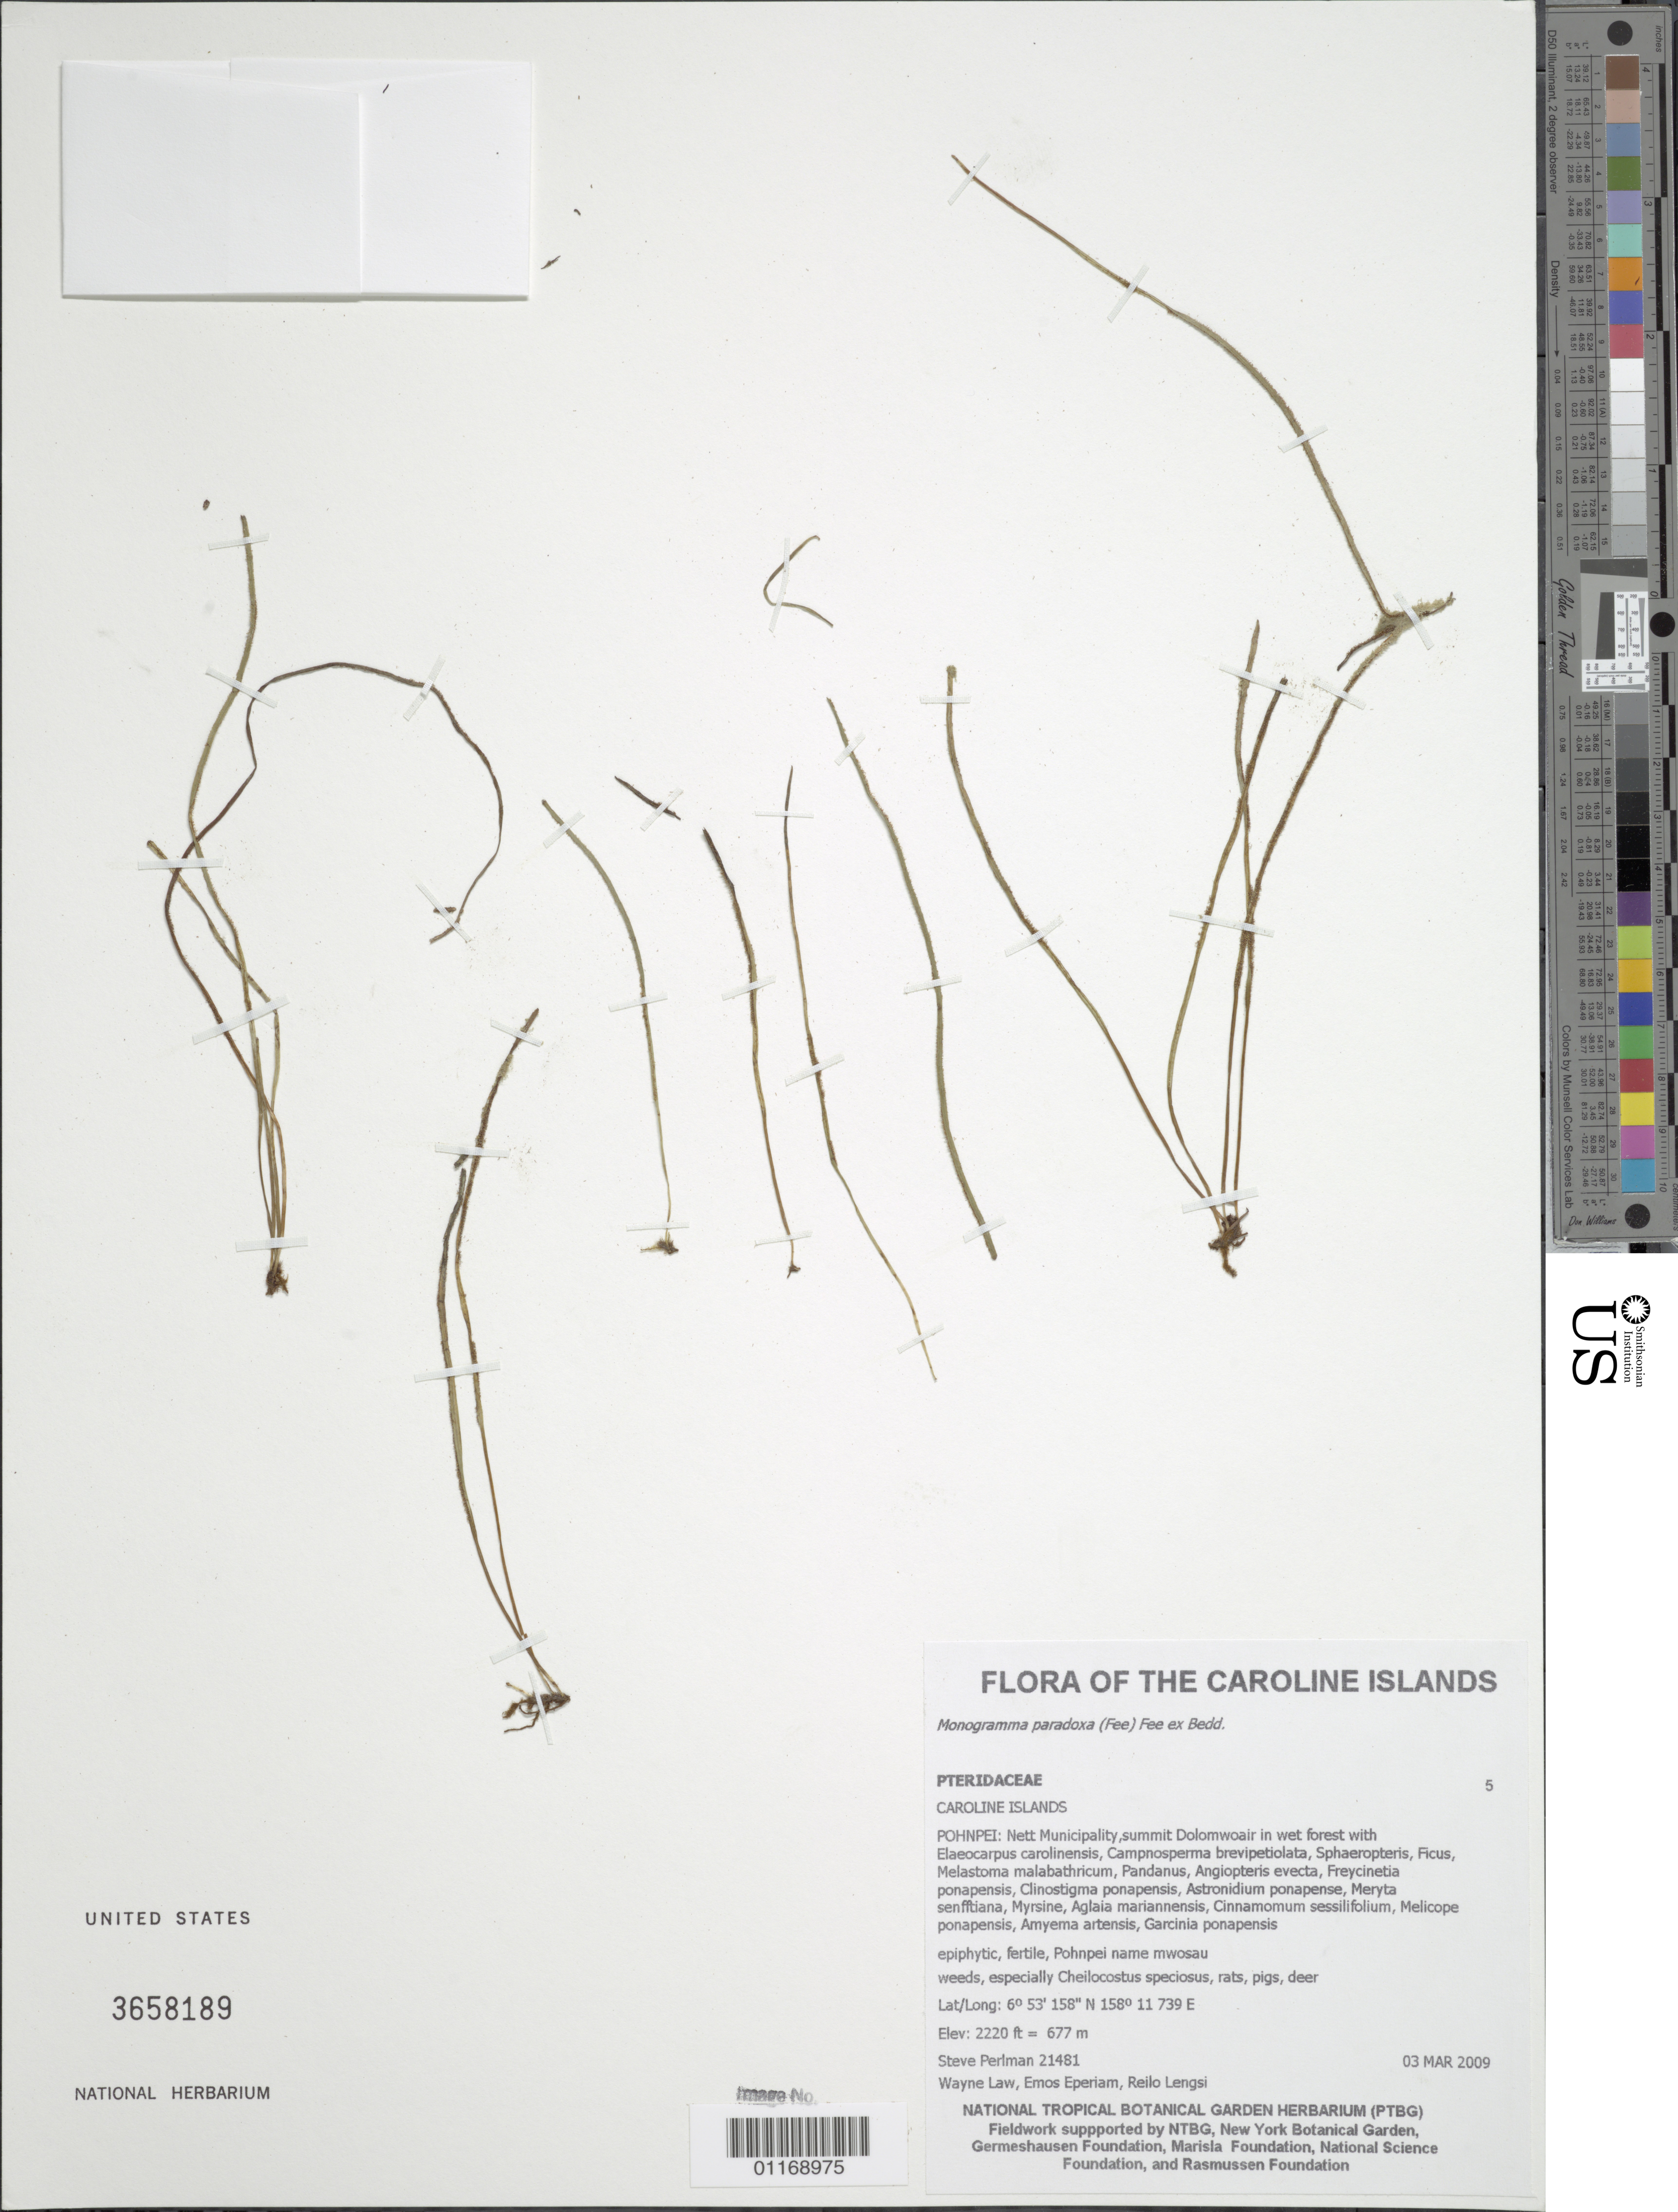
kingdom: Plantae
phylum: Tracheophyta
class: Polypodiopsida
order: Polypodiales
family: Pteridaceae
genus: Vaginularia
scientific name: Vaginularia paradoxa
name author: (Fée) Mett. ex Miq.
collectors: S. P. Perlman, P. Eperiam, W. Law & R. Lengsi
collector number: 21481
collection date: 2009-03-03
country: Micronesia, Federated States of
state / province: Pohnpei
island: Pohnpei [Ponape]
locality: Nett Municipality, summit Dolomwoair.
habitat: Wet forest.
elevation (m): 677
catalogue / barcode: US 3658189